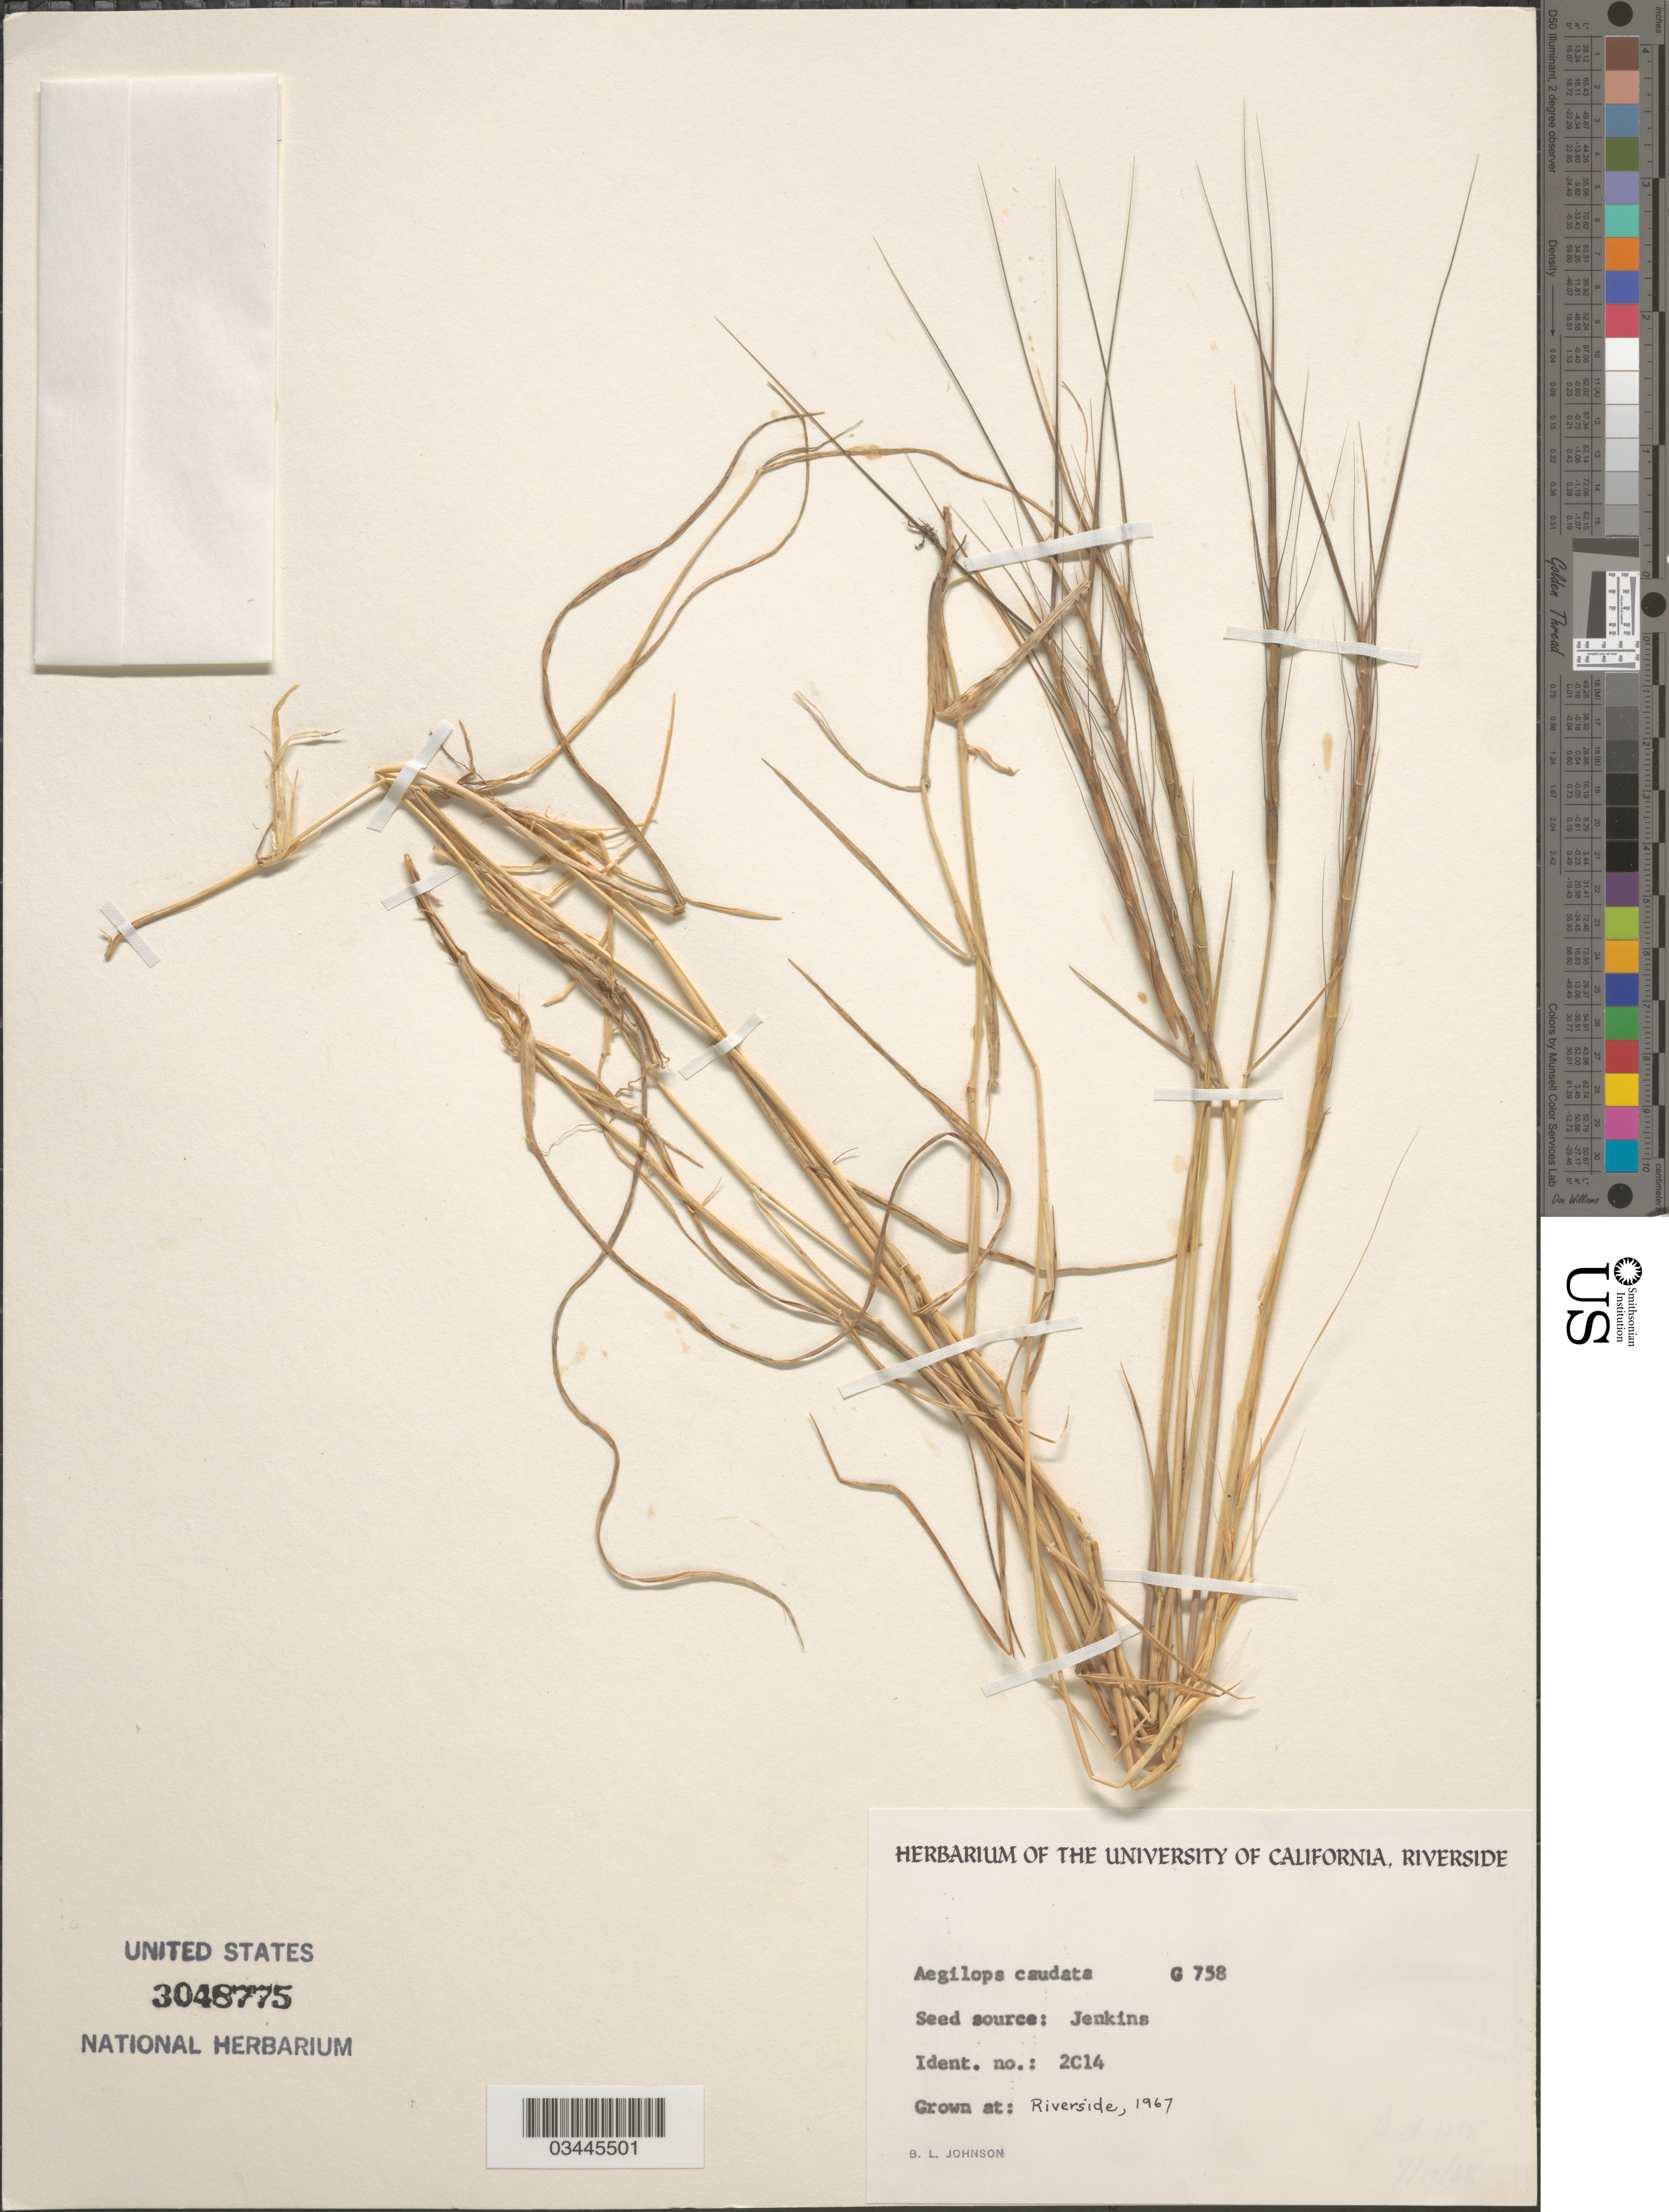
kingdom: Plantae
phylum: Tracheophyta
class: Liliopsida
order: Poales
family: Poaceae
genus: Aegilops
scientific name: Aegilops caudata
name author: L.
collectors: B. Johnson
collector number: G758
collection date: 1967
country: United States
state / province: California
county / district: Riverside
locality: Riverside.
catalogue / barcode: US 3048775